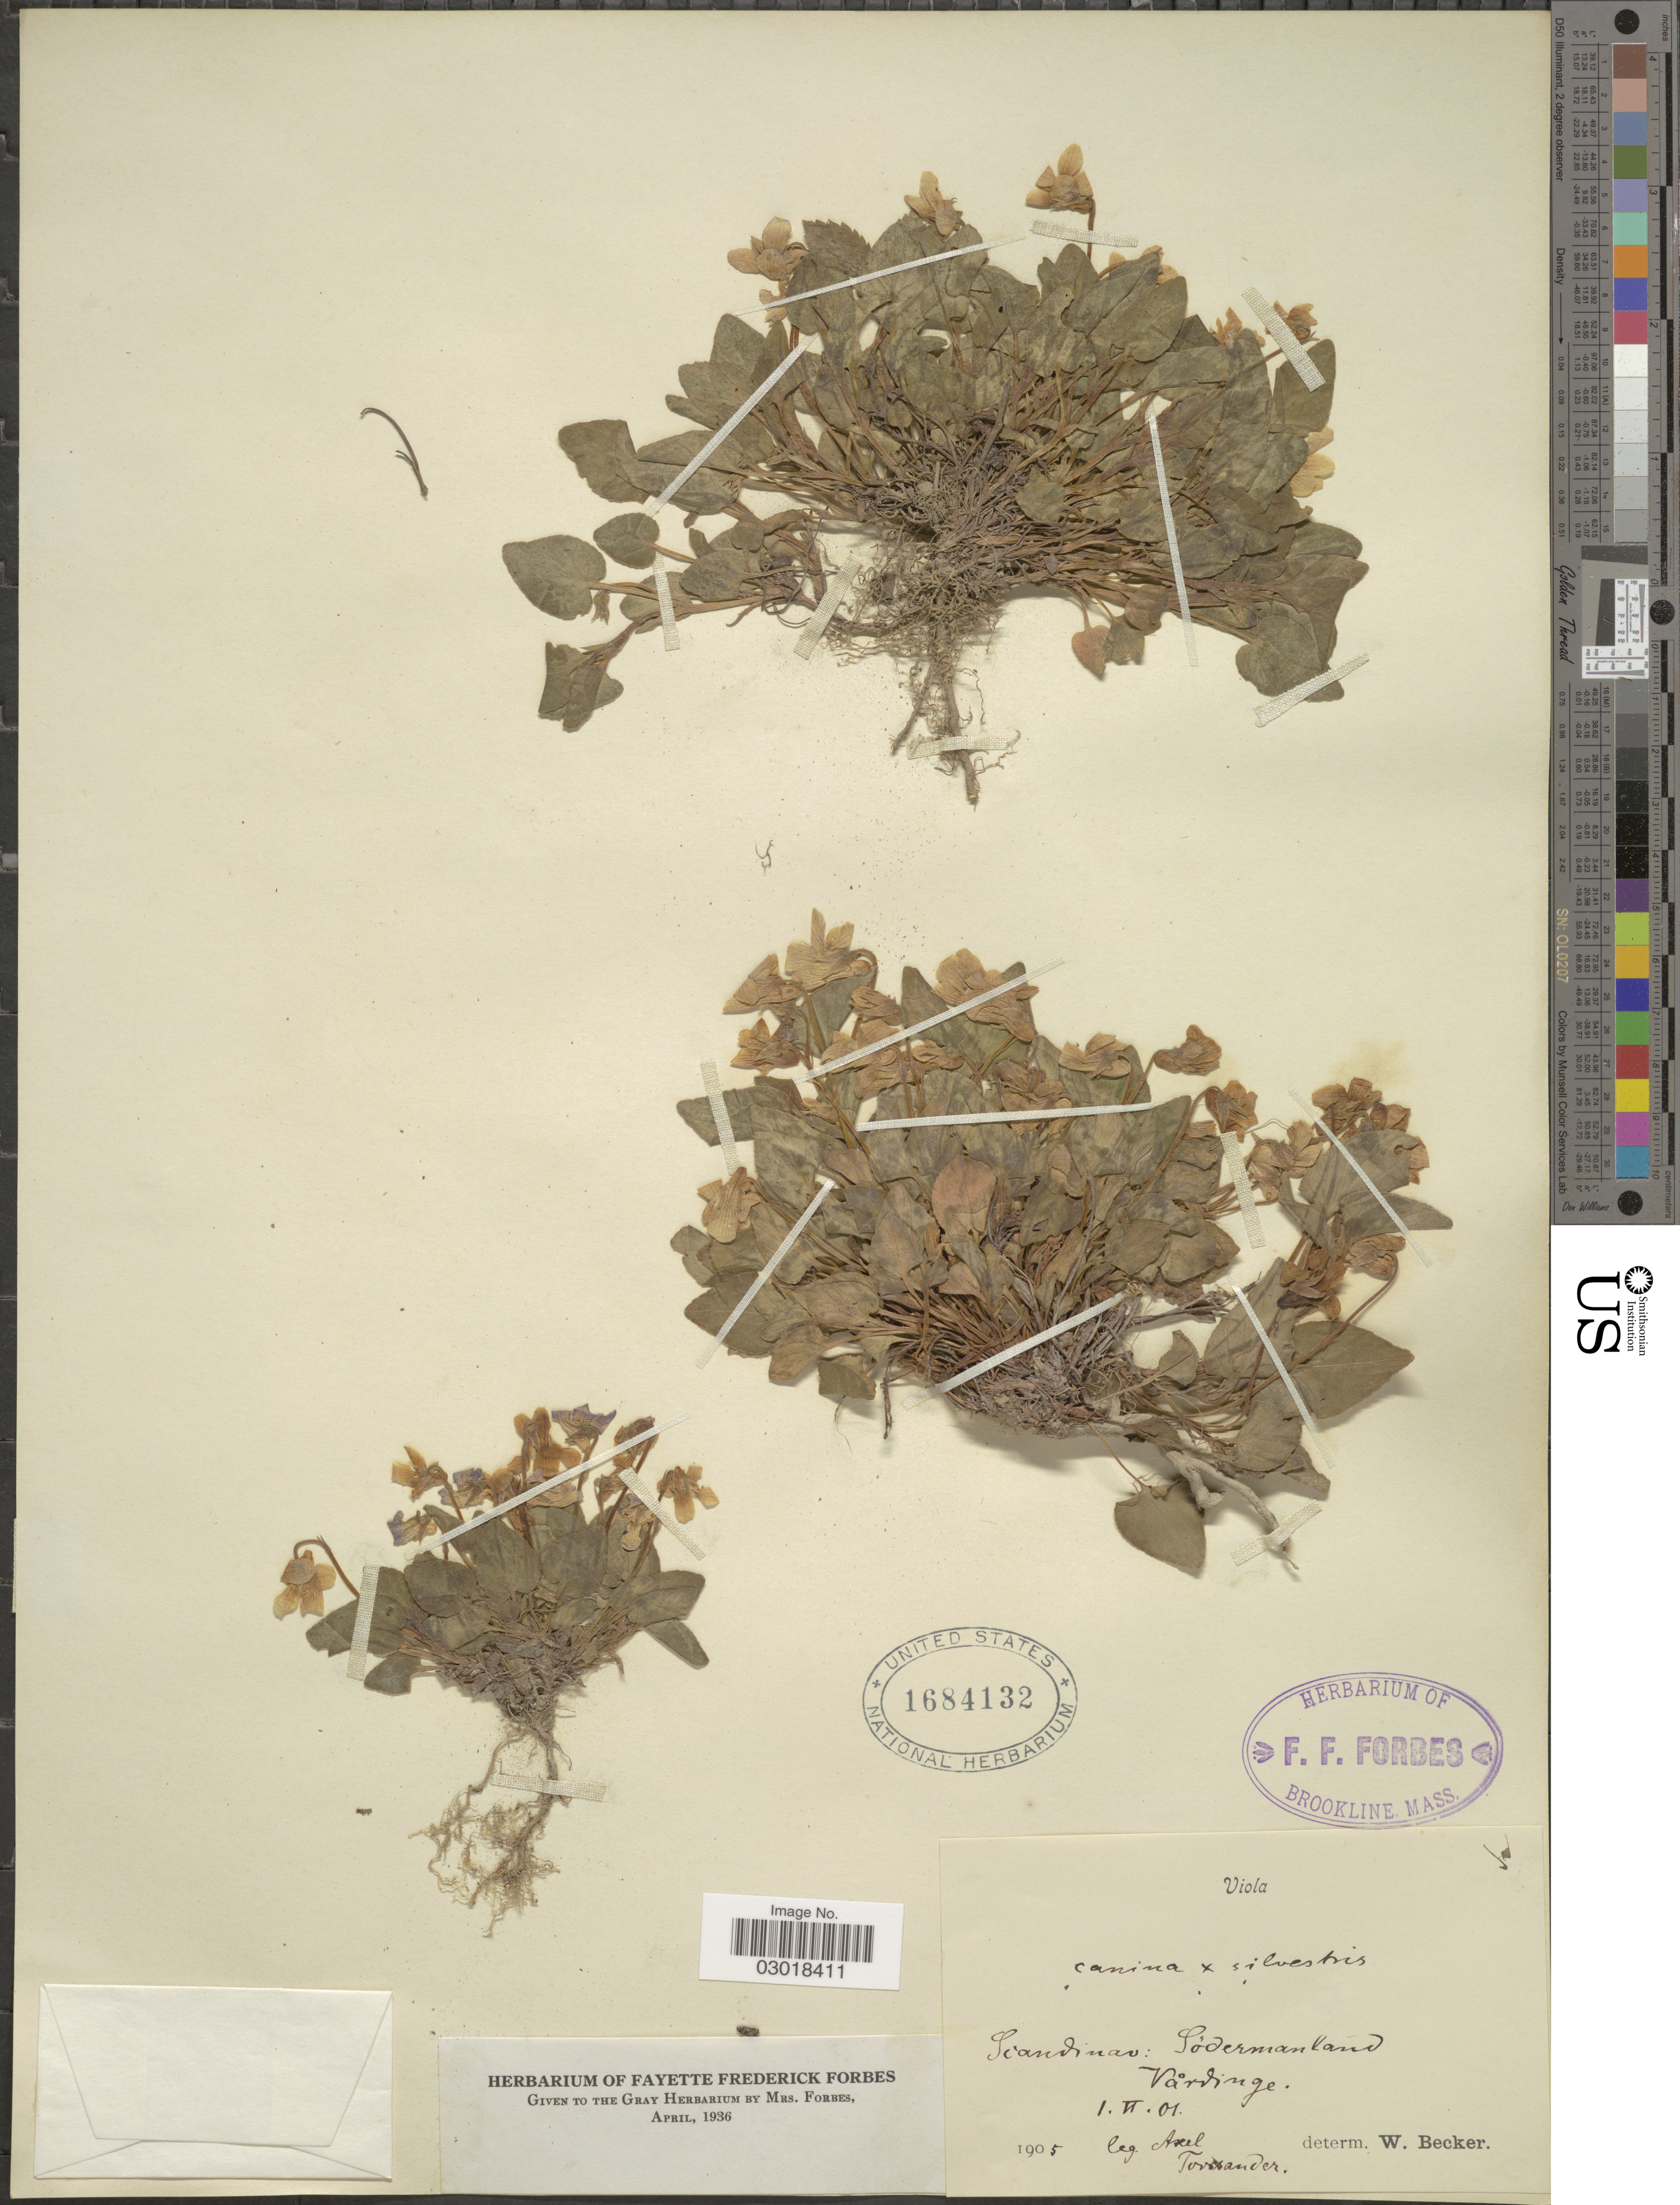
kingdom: Plantae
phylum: Tracheophyta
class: Magnoliopsida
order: Malpighiales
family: Violaceae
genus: Viola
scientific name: Viola canina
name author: L.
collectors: A. Torssander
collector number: V2?*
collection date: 1901-04-01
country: Sweden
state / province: Sodermanland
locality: Scandinau: Södermanland. Vardinge.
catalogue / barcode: US 1684132